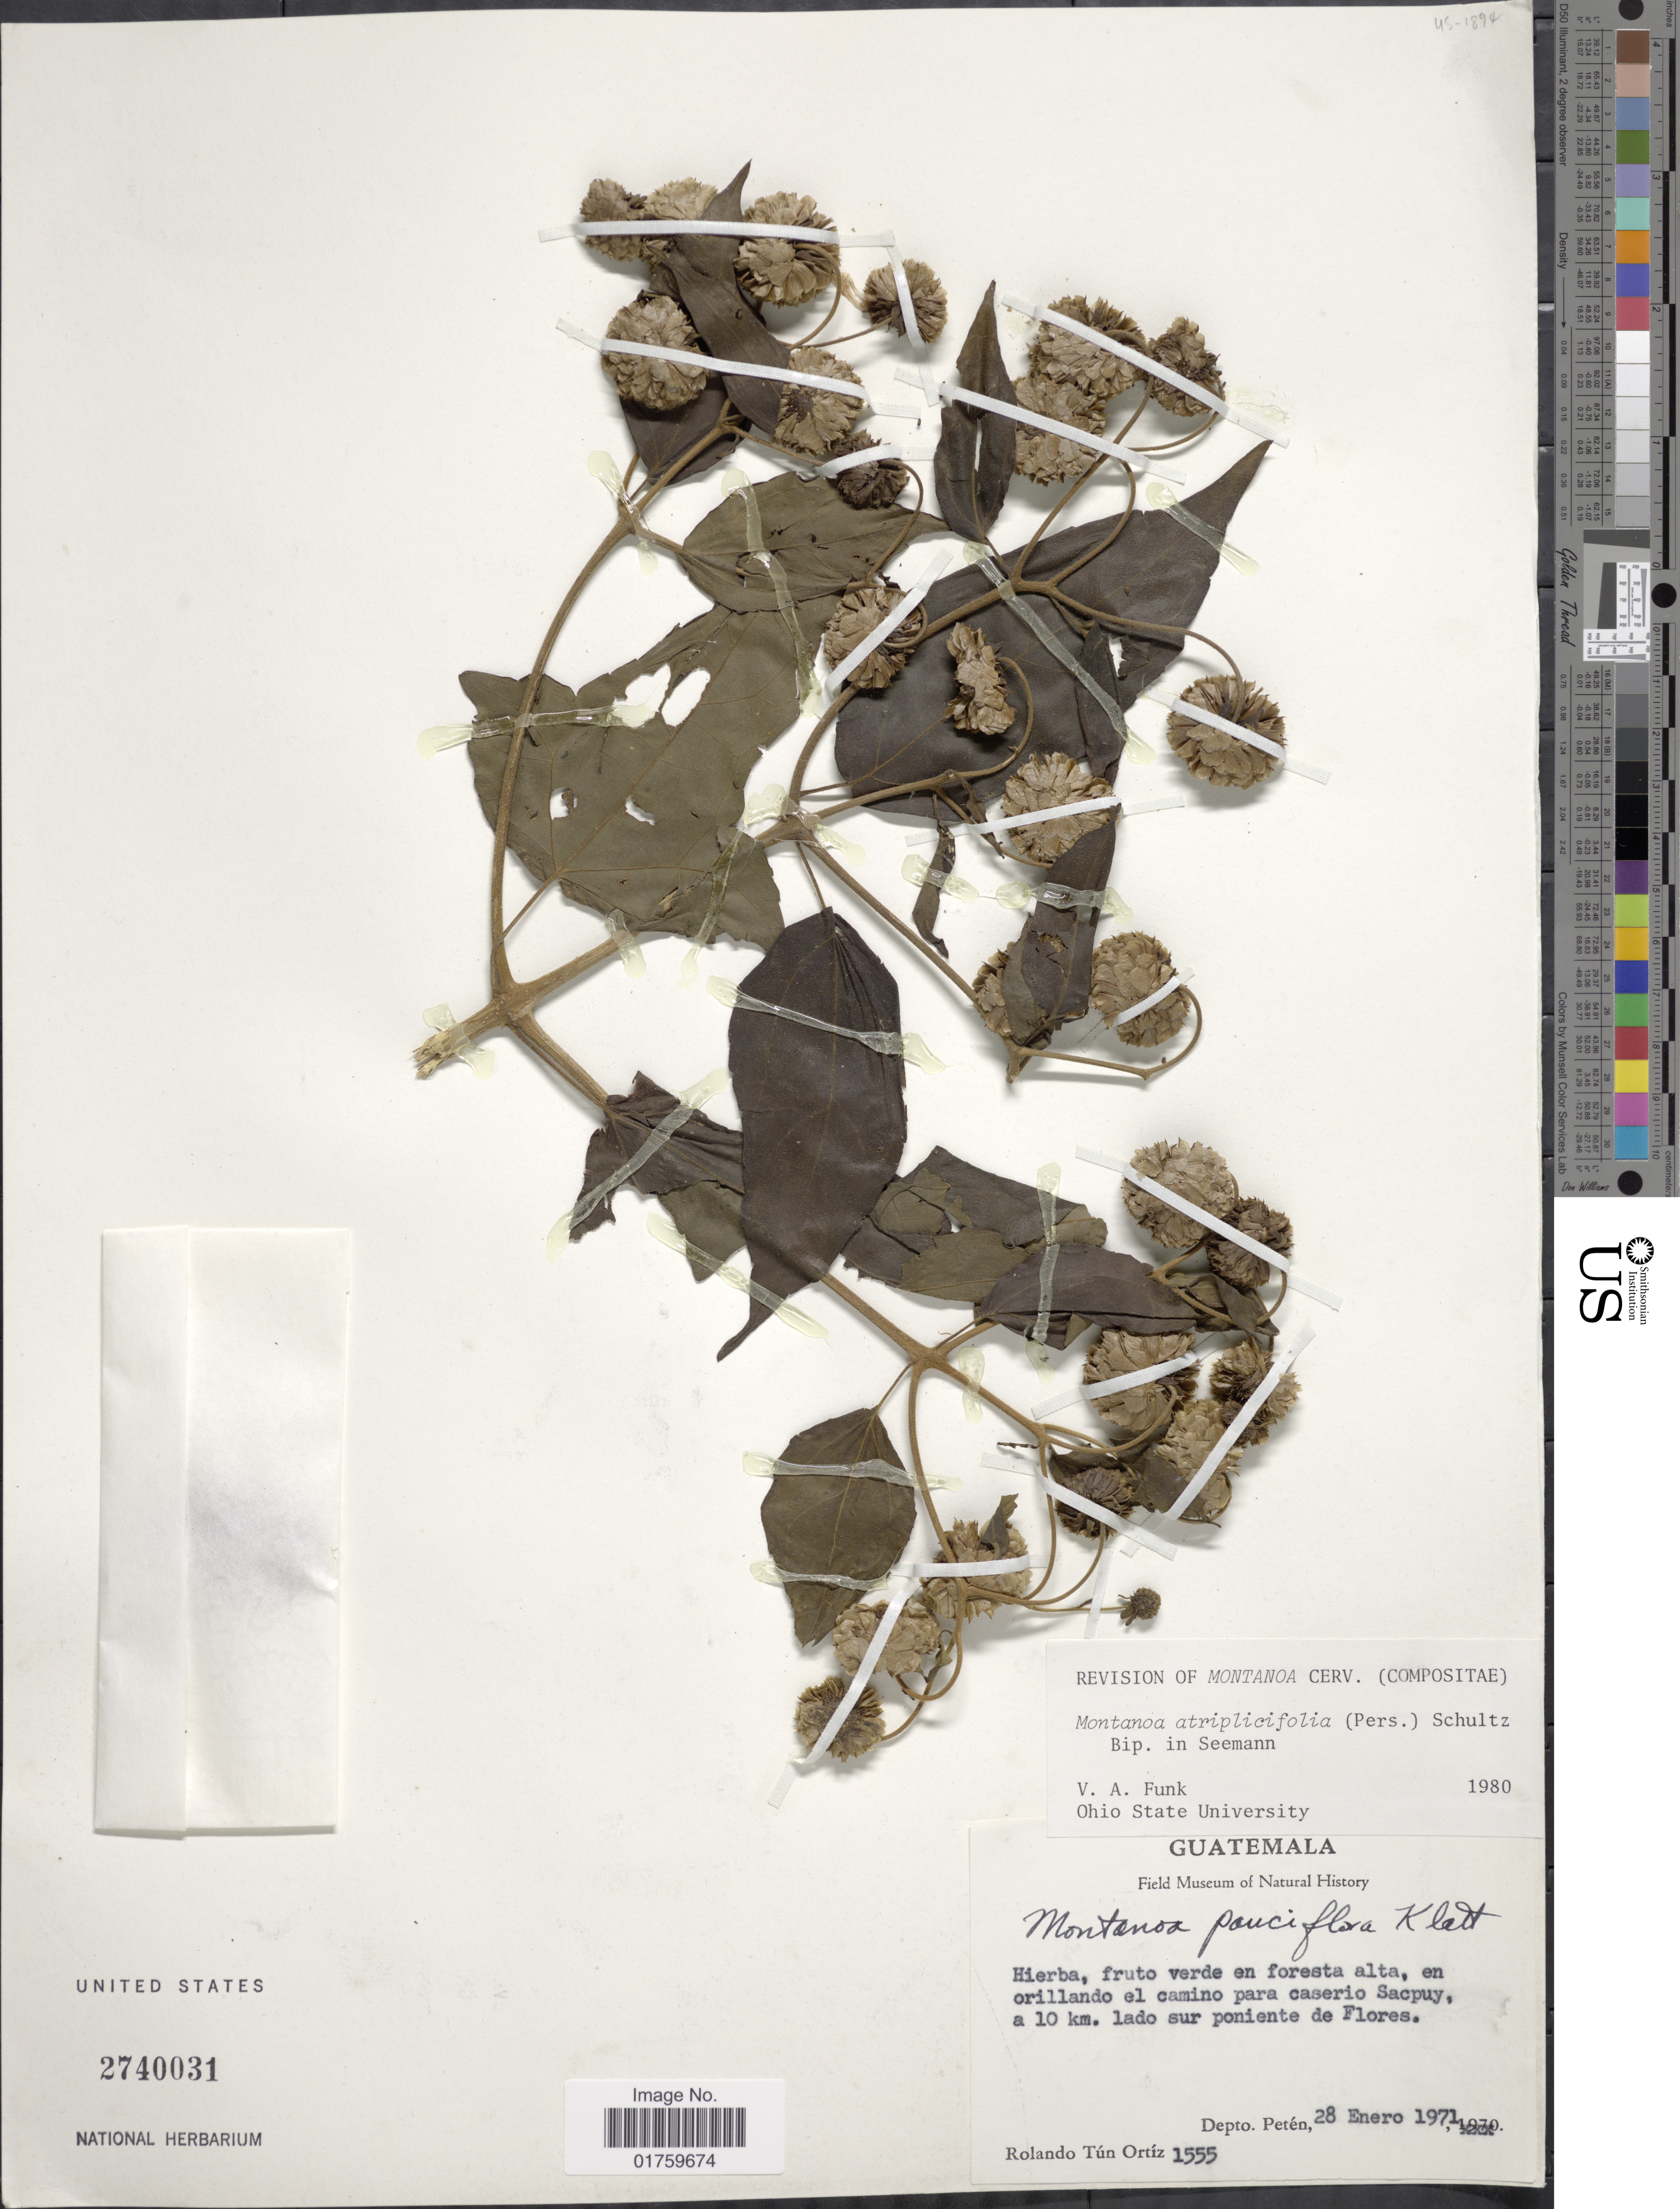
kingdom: Plantae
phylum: Tracheophyta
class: Magnoliopsida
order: Asterales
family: Asteraceae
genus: Montanoa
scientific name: Montanoa atriplicifolia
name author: (Pers.) Sch. Bip.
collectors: R. Tún Ortíz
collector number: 1555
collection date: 1971-01-28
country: Guatemala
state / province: El Petén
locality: En orillando el camino para caseri Sacpuy, a 10 km. lado sur poniente de Flores.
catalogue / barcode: US 2740031